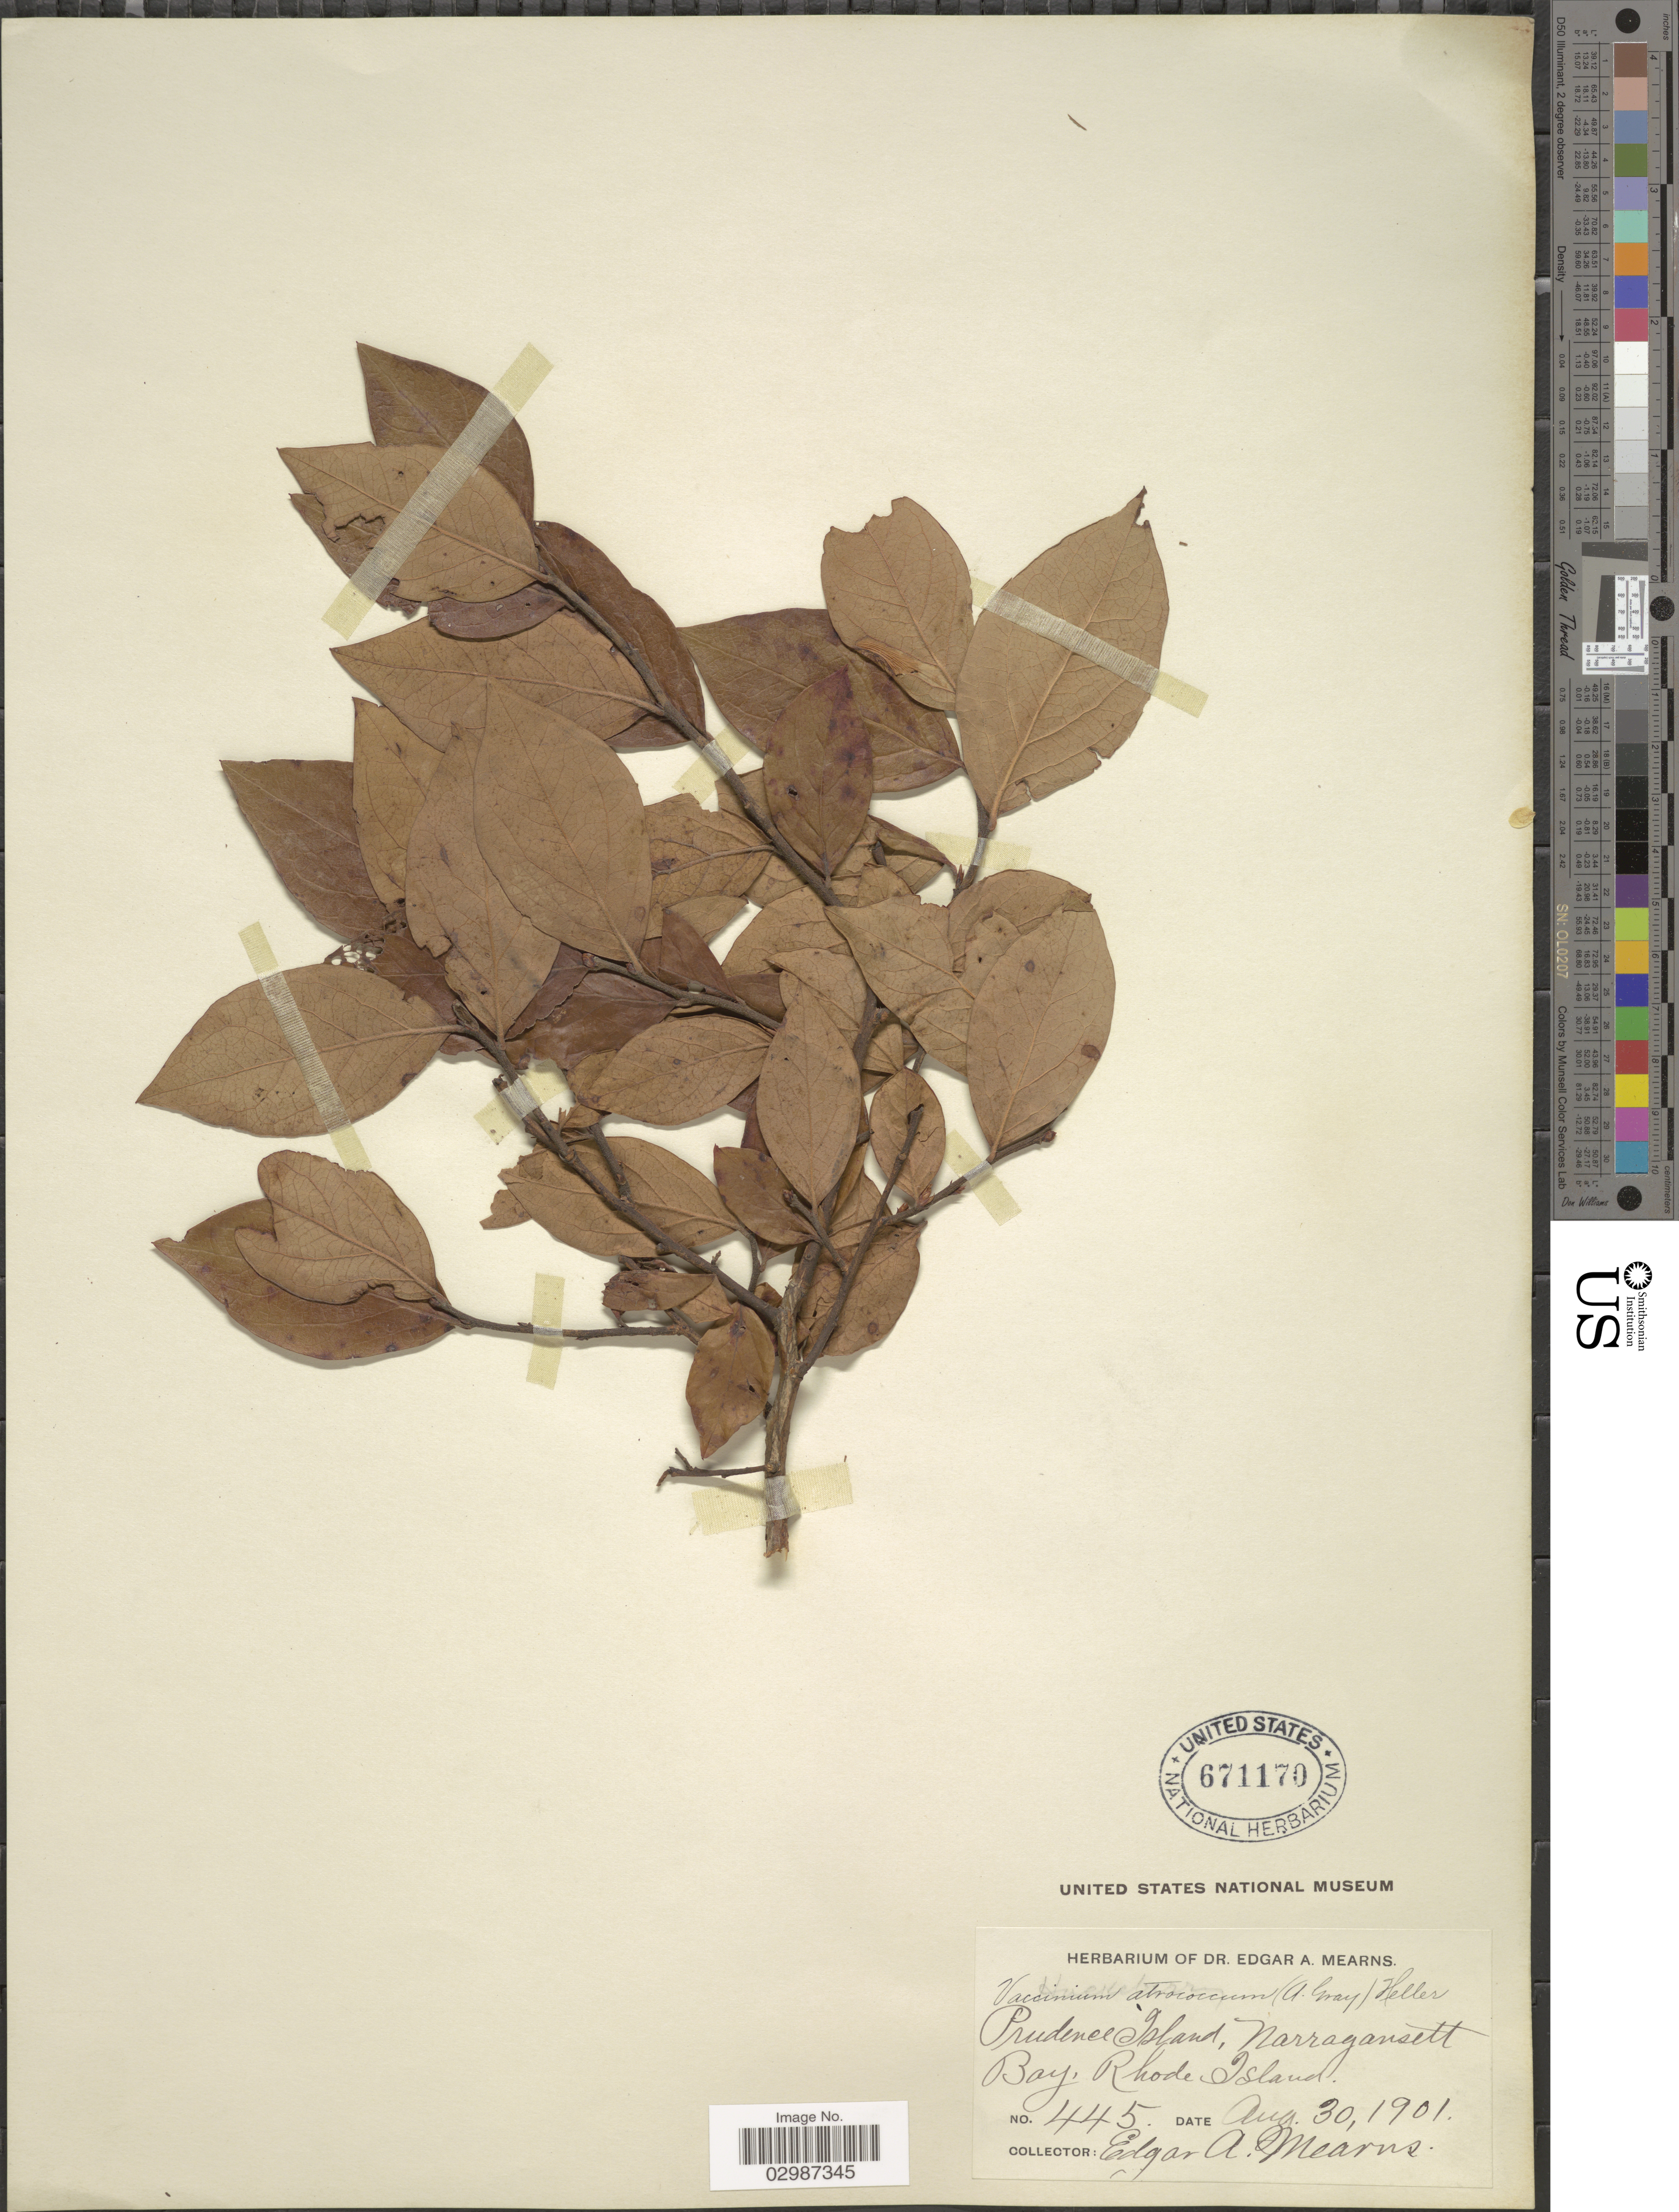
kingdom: Plantae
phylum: Tracheophyta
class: Magnoliopsida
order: Ericales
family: Ericaceae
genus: Vaccinium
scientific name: Vaccinium atrococcum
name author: (A. Gray) A. Heller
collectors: E. A. Mearns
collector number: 445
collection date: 1901-08-30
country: United States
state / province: Rhode Island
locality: Prudence Island, Narragansett Bay.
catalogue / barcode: US 671170